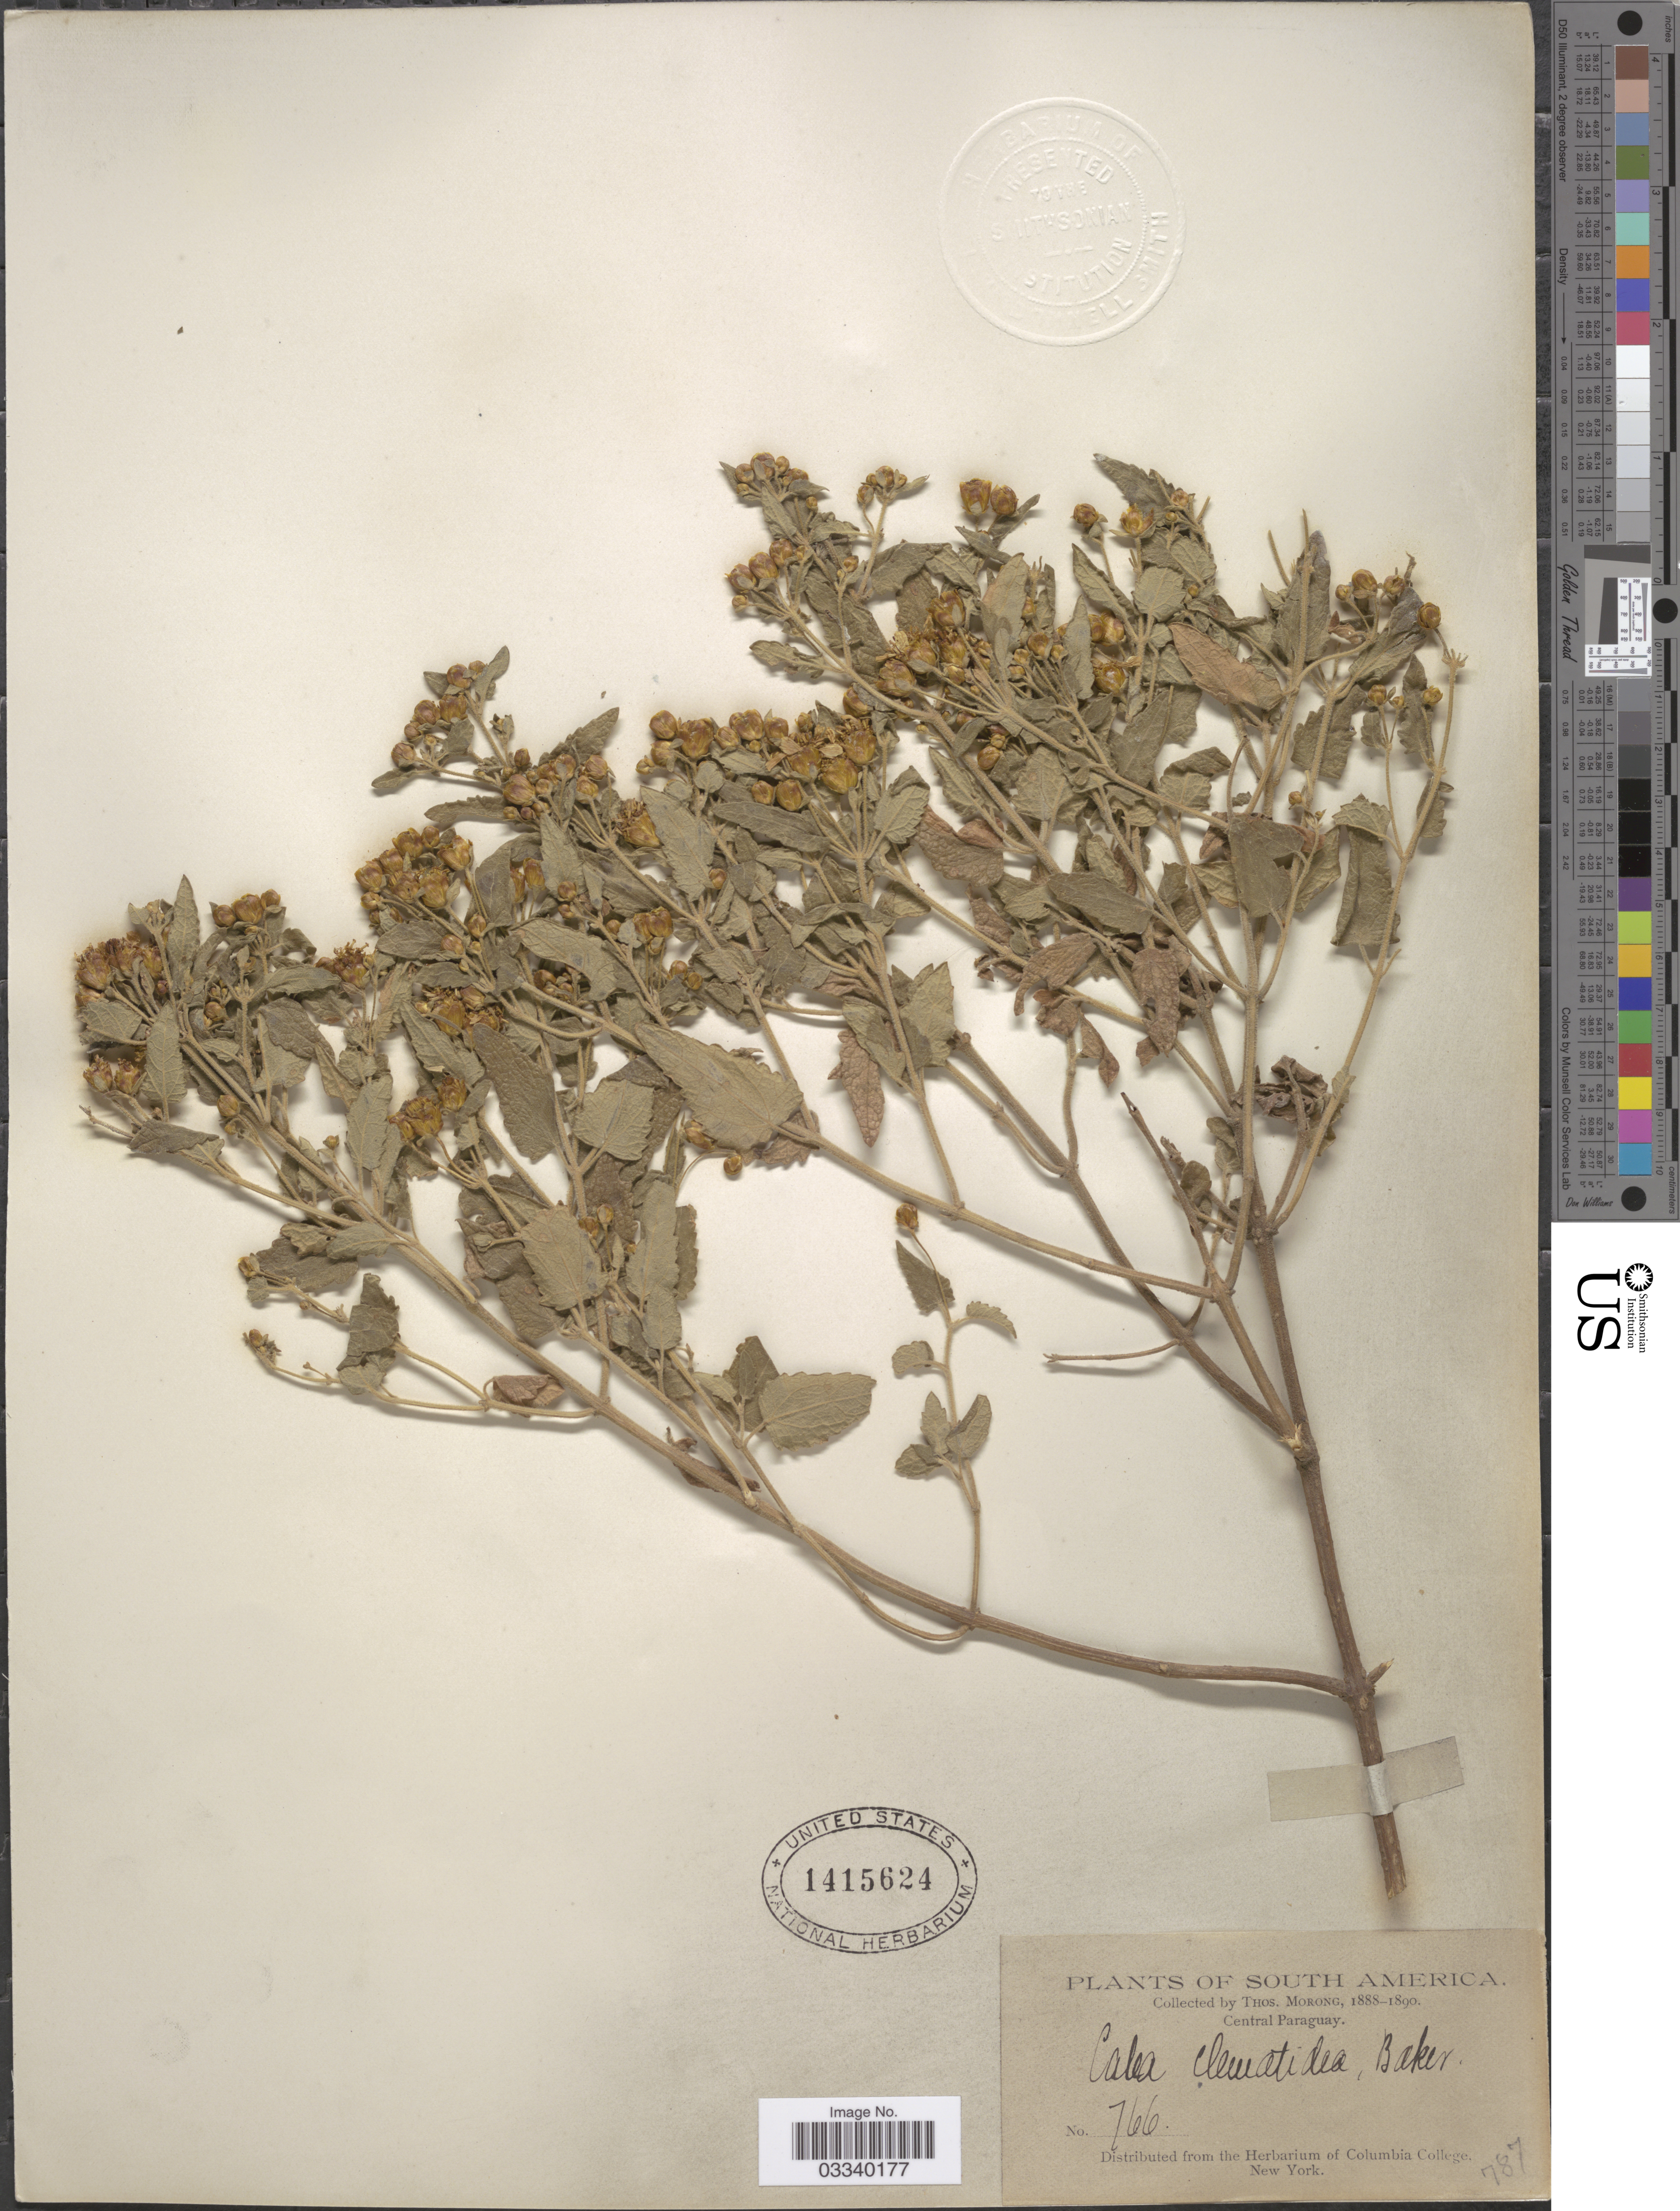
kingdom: Plantae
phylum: Tracheophyta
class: Magnoliopsida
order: Asterales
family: Asteraceae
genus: Calea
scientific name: Calea clematidea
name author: Baker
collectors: ex herb. T. Morong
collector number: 766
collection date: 1888/1890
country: Paraguay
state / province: Central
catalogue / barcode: US 1415624